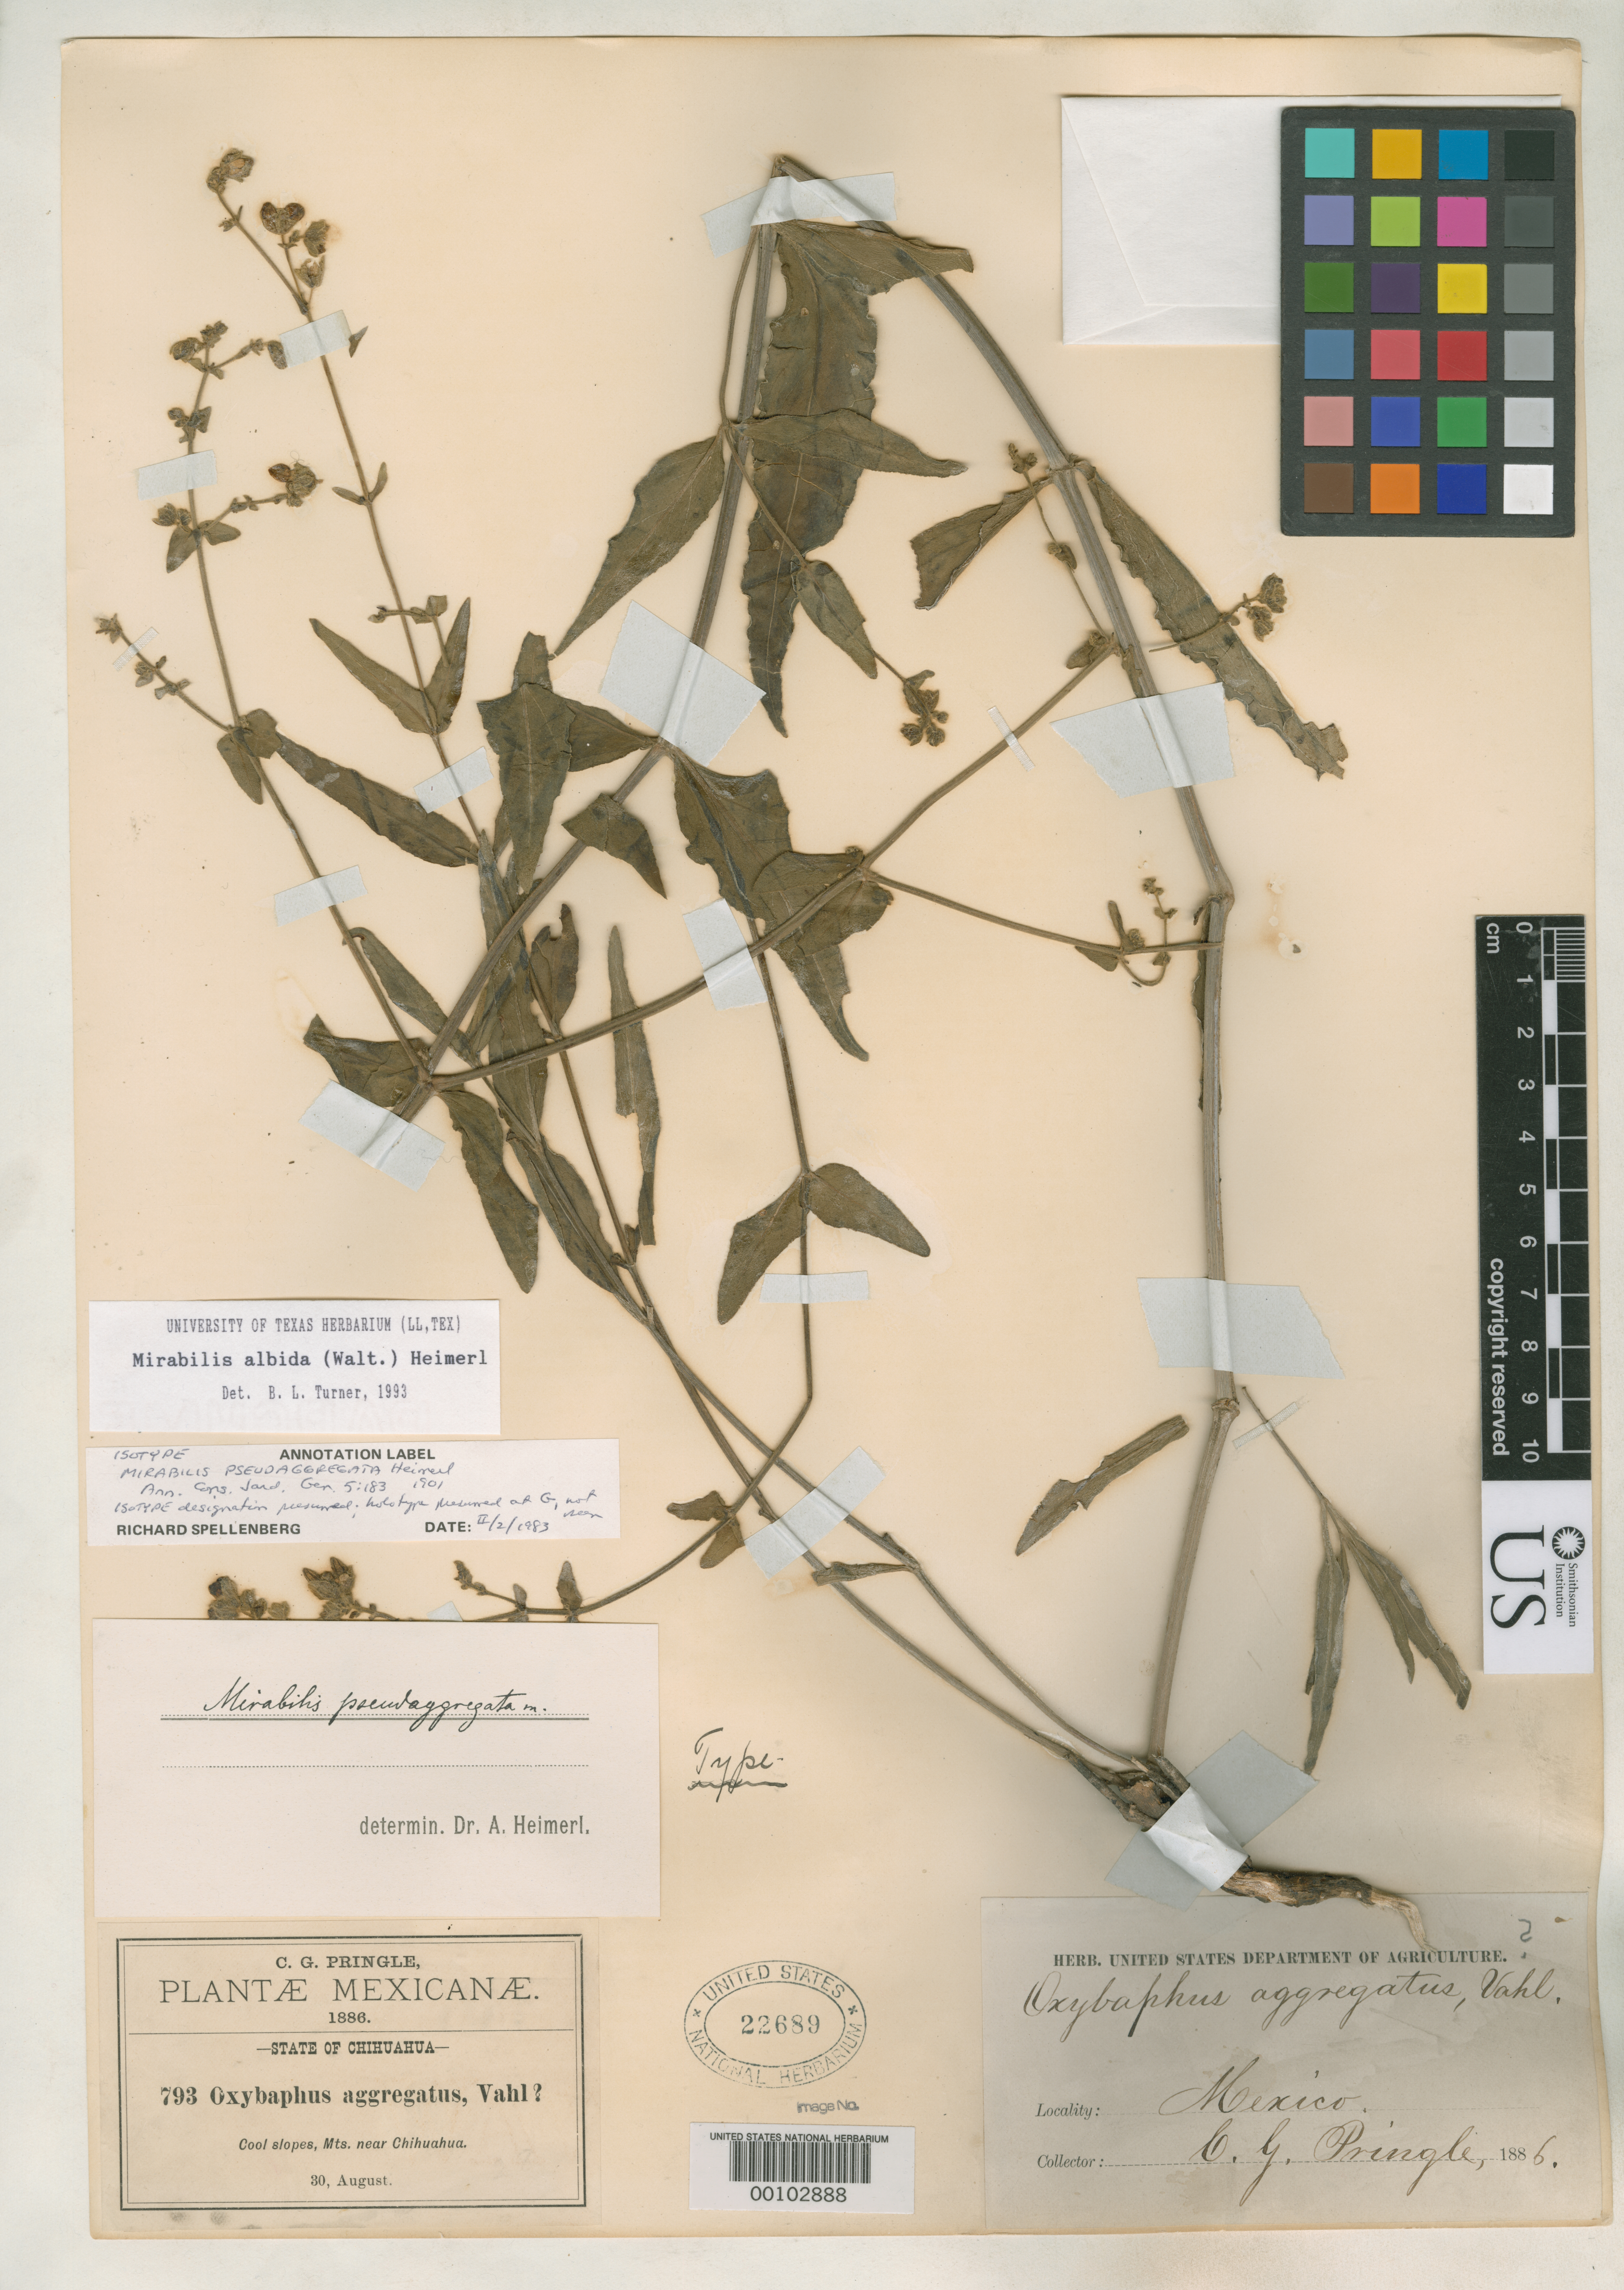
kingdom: Plantae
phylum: Tracheophyta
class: Magnoliopsida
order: Caryophyllales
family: Nyctaginaceae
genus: Mirabilis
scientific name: Mirabilis pseudoaggregata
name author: Heimerl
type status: Isotype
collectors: C. G. Pringle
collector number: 793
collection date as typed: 30 Aug 1886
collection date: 1886-08-30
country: Mexico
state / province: Chihuahua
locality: Mts. near Chihuahua.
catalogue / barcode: US 22689